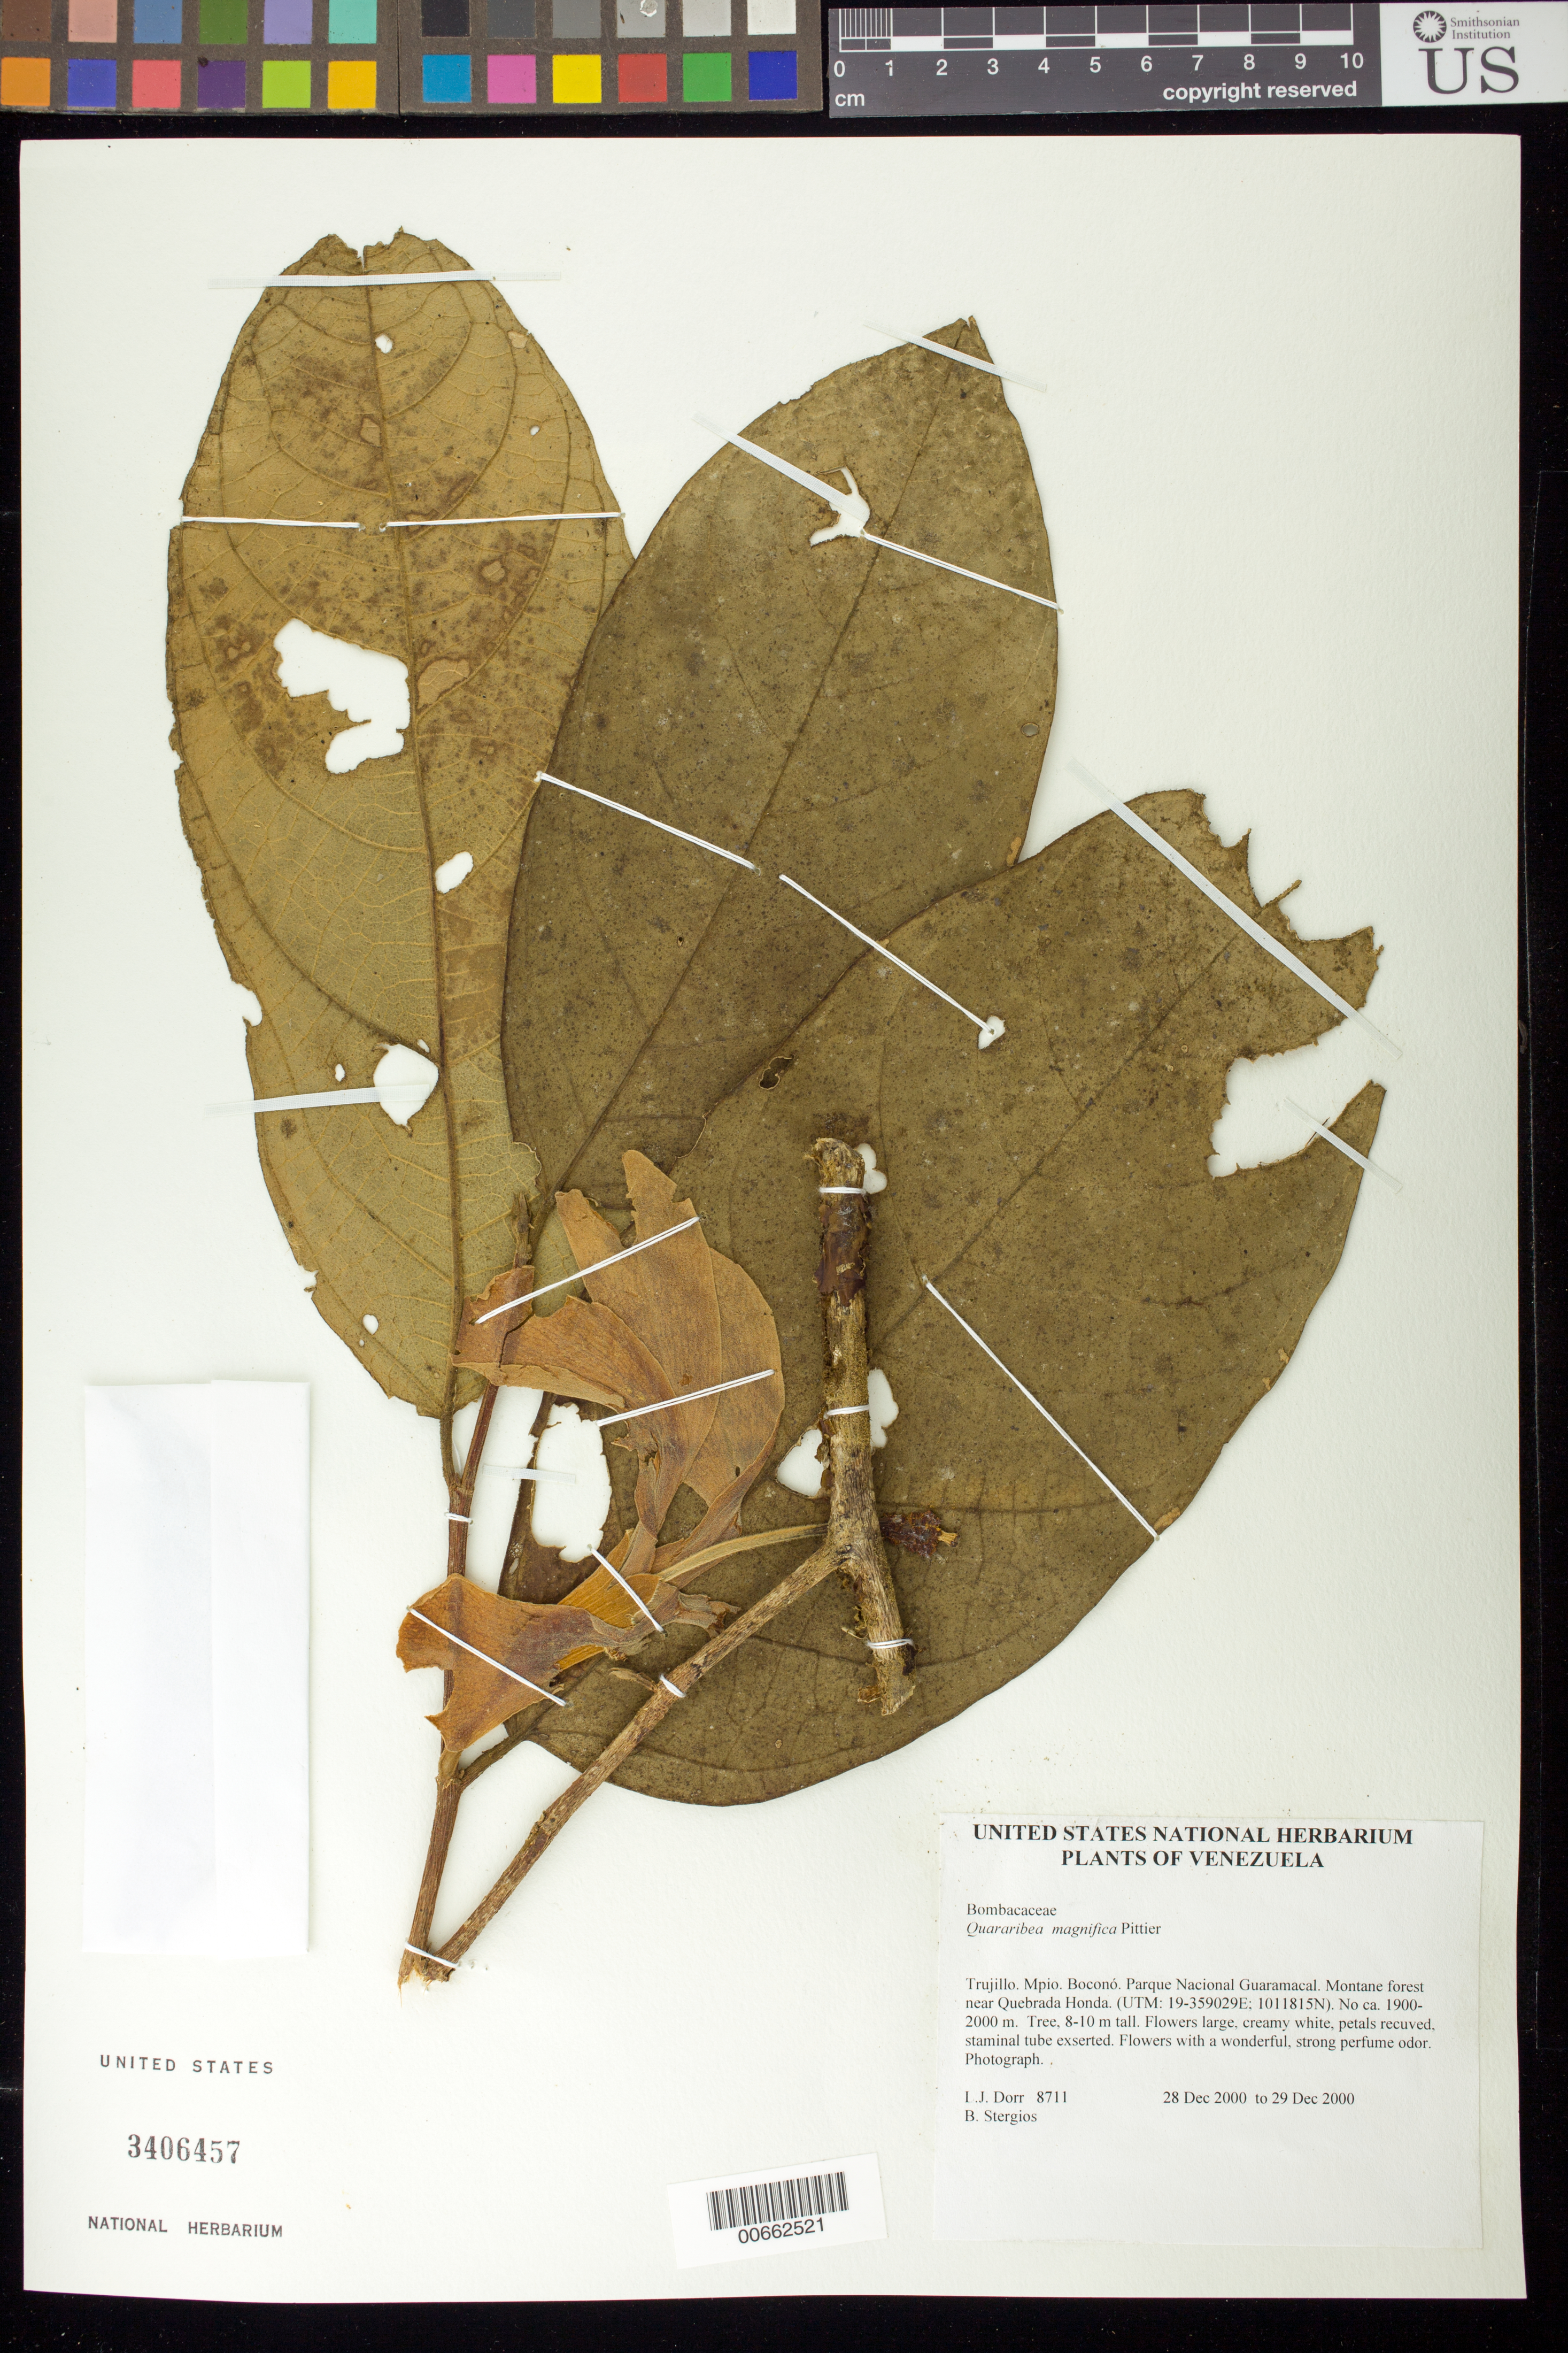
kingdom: Plantae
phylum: Tracheophyta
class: Magnoliopsida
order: Malvales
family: Malvaceae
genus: Quararibea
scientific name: Quararibea magnifica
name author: Pittier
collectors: L. J. Dorr & B. G. Stergios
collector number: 8711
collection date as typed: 28 Dec 2000 to 29 Dec 2000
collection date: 2000-12-28/2000-12-29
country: Venezuela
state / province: Trujillo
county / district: Boconó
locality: Parque Nacional Guaramacal near Quebrada Honda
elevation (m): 1900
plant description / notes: AAU, C, CAS, COL, CTES, F, K, MO, NY, PORT, TEX, US, VEN, WIS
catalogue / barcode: US 3406457